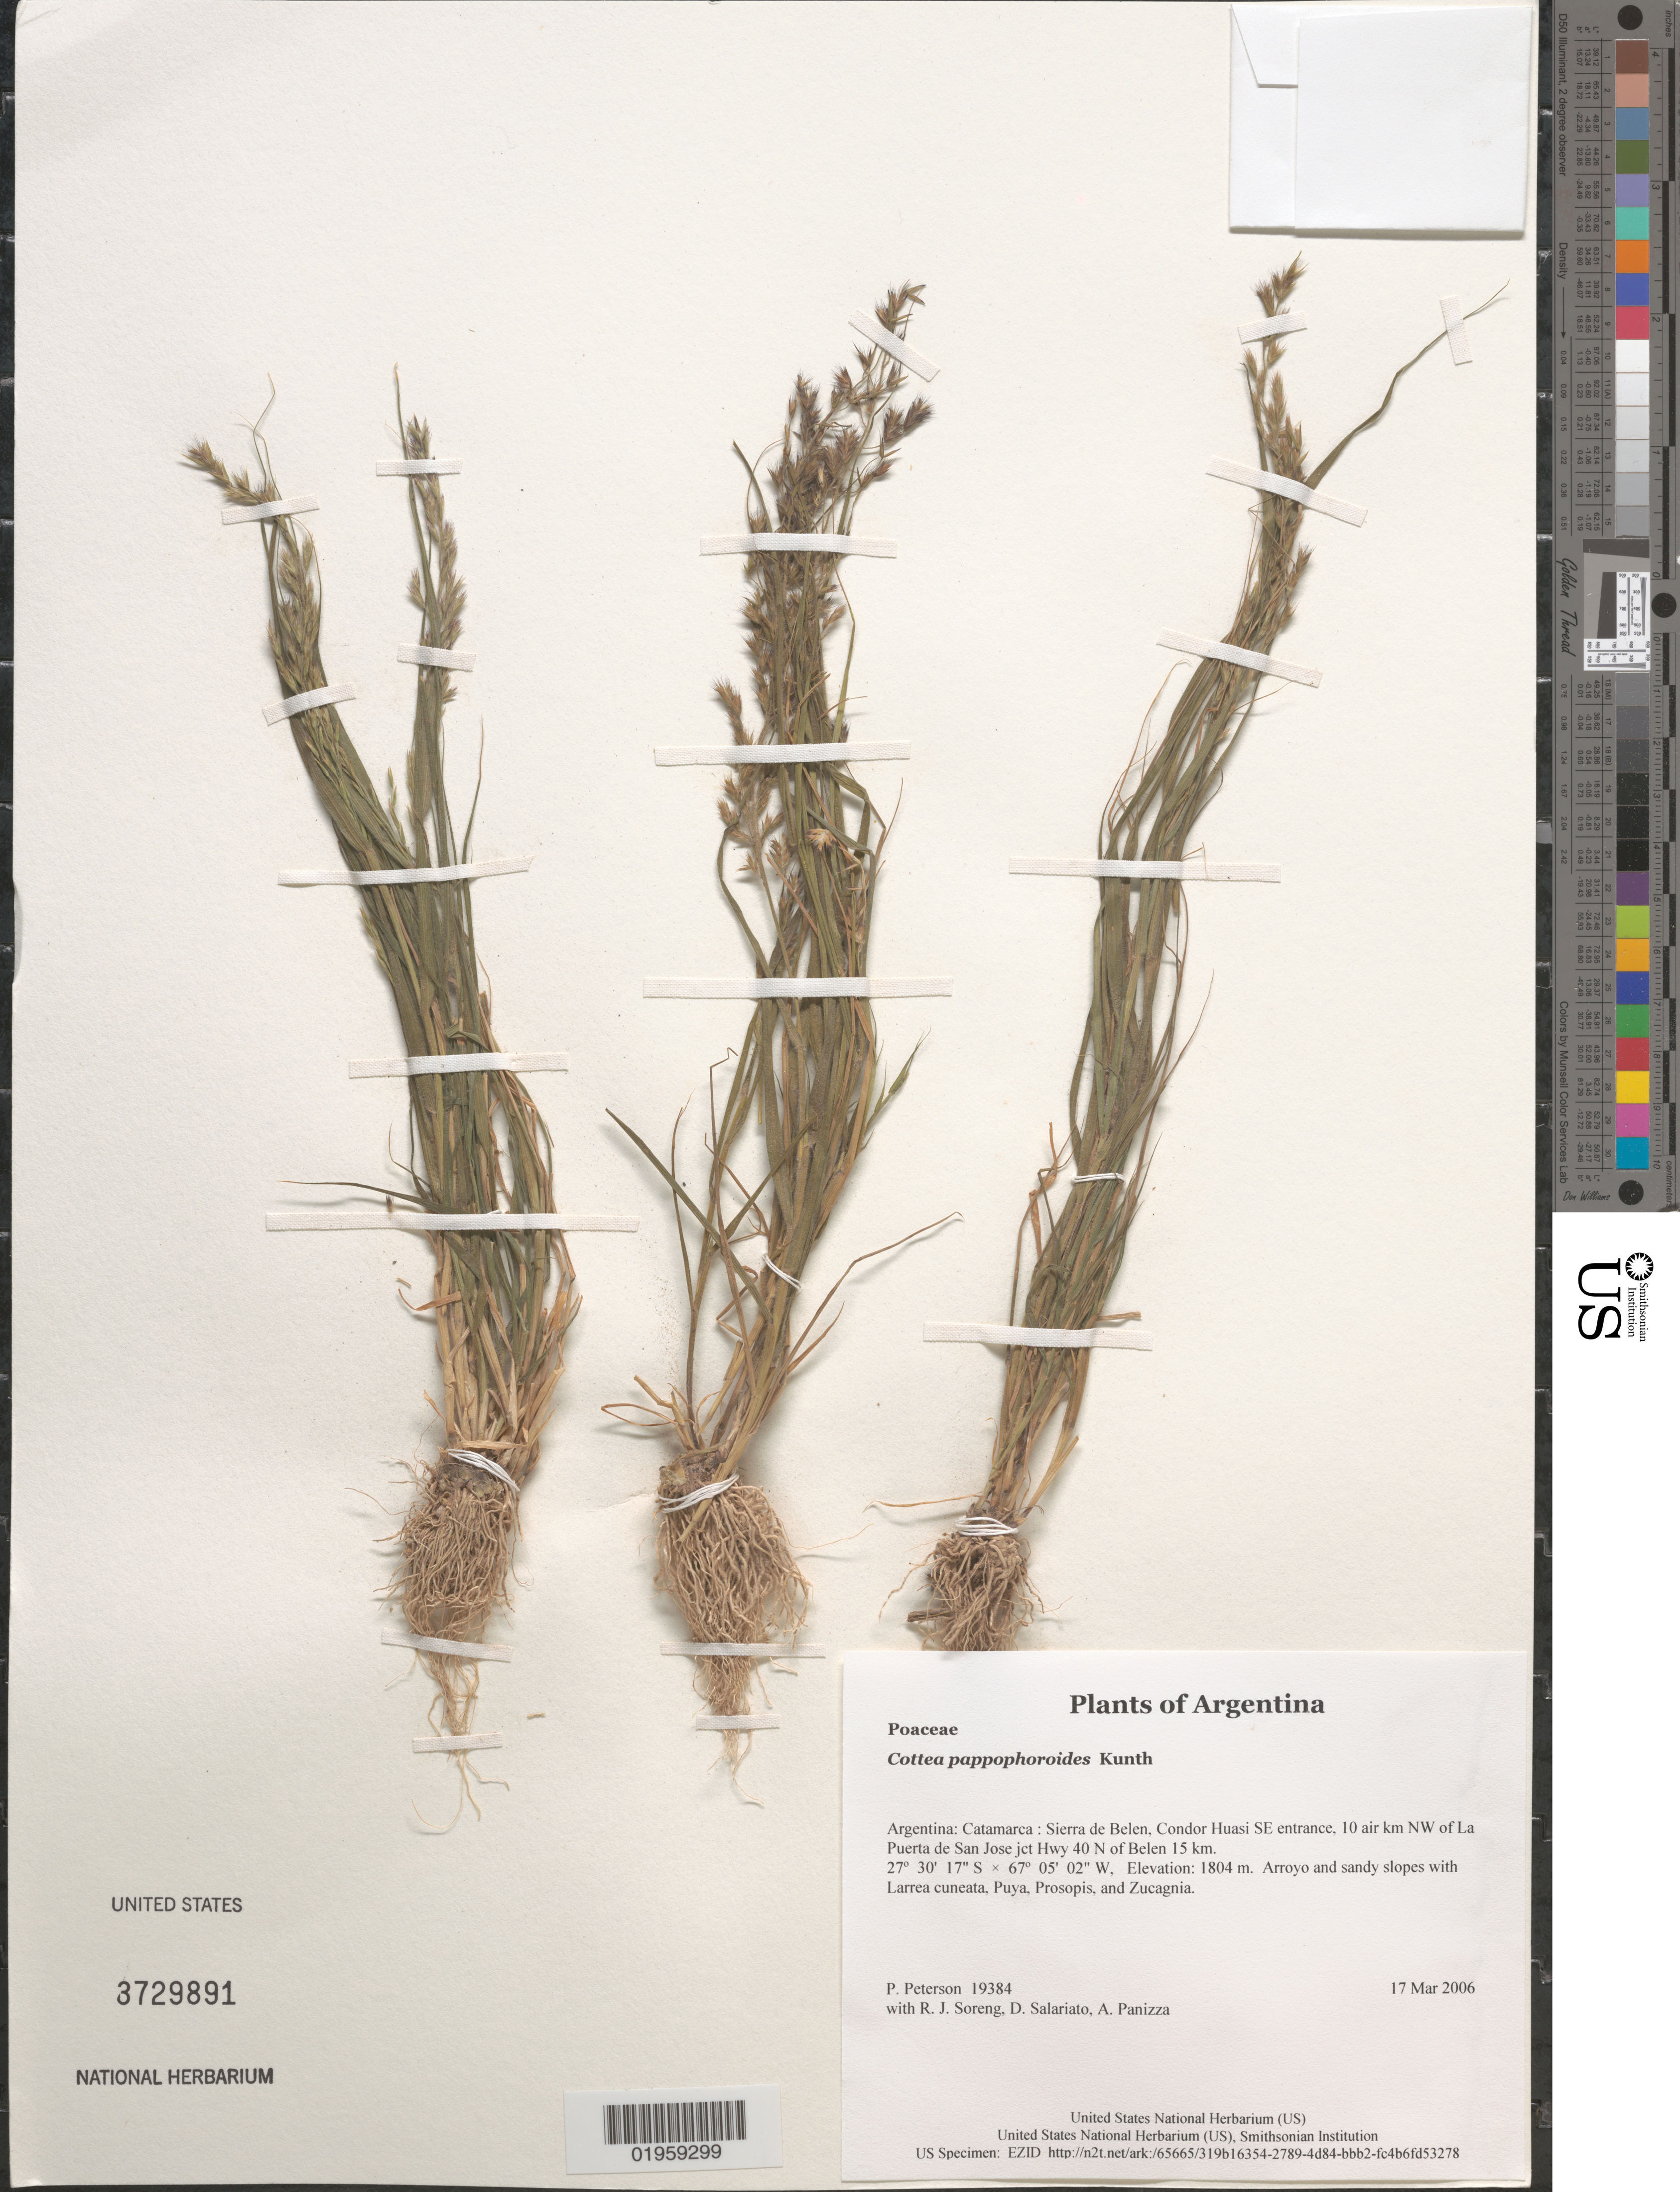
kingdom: Plantae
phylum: Tracheophyta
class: Liliopsida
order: Poales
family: Poaceae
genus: Cottea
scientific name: Cottea pappophoroides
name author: Kunth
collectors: P. M. Peterson, R. J. Soreng, D. Salariato & A. Panizza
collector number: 19384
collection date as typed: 17 Mar 2006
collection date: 2006-03-17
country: Argentina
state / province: Catamarca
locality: Sierra de Belen, Condor Huasi SE entrance, 10 air km NW of La Puerta de San Jose jct Hwy 40 N of Belen 15 km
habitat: Arroyo and sandy slopes with Larrea cuneata, Puya, Prosopis, and Zucagnia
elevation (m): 1804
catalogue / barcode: US 3729891